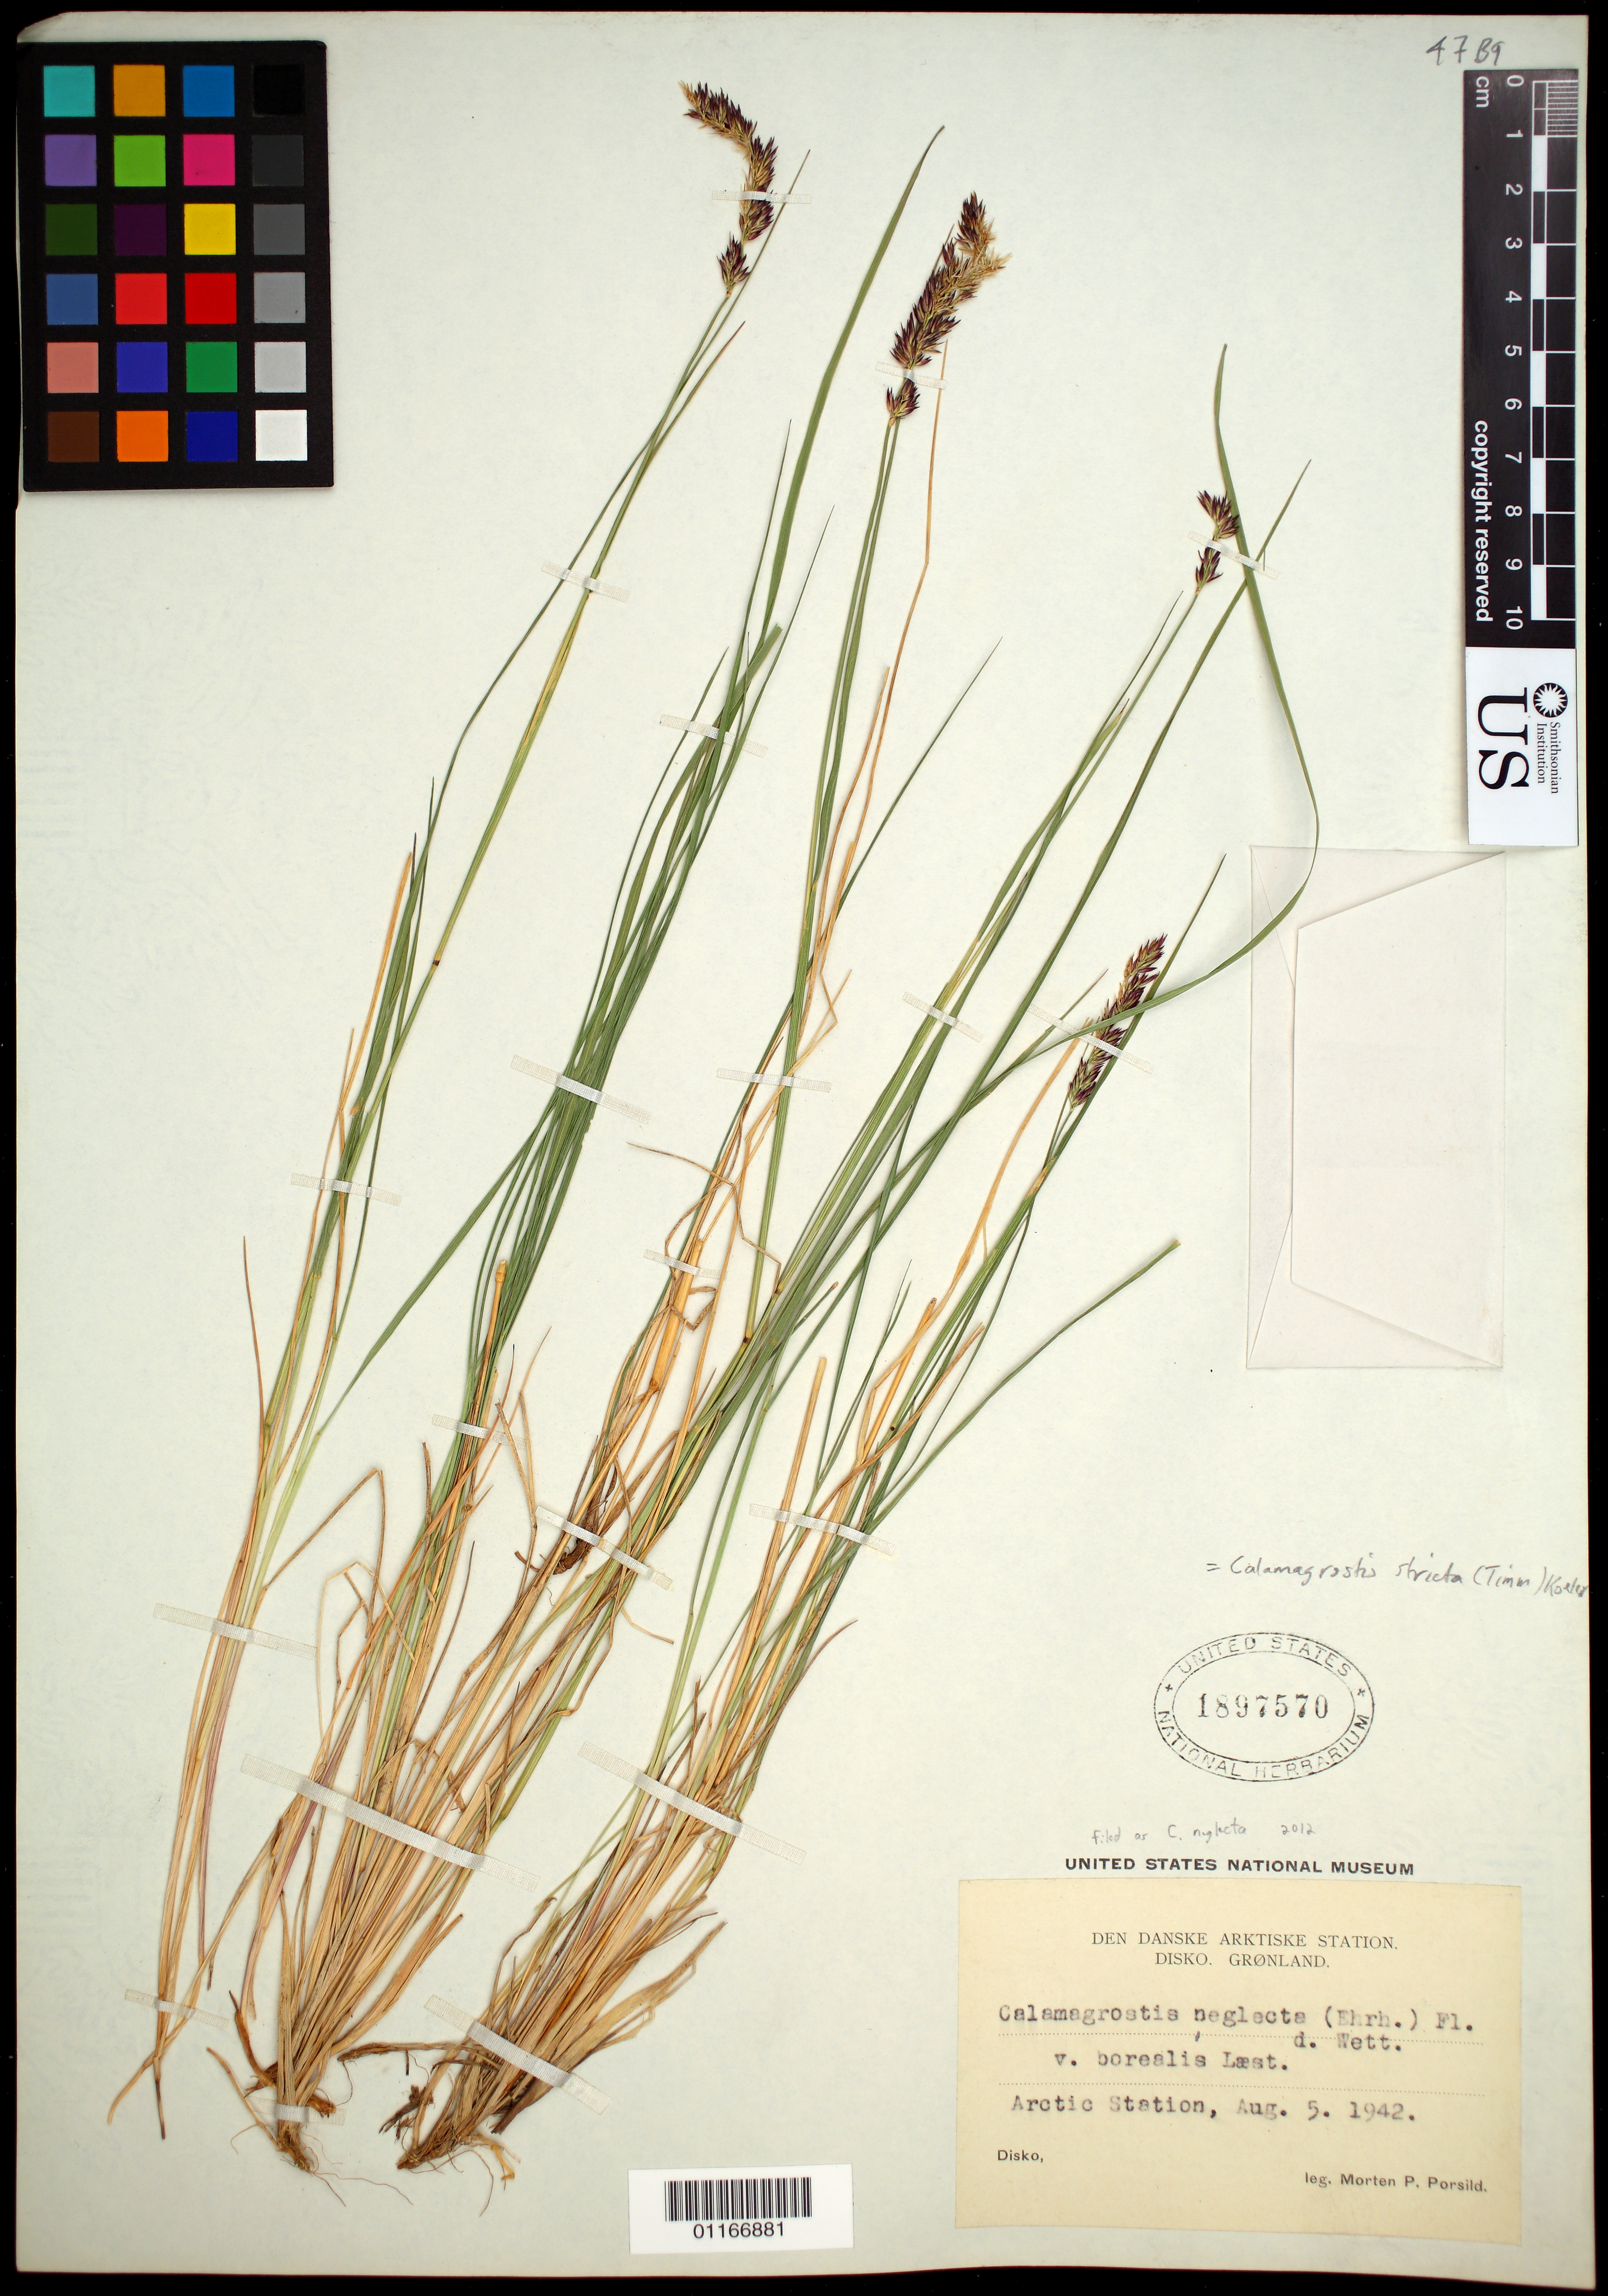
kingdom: Plantae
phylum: Tracheophyta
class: Liliopsida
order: Poales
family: Poaceae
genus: Calamagrostis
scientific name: Calamagrostis neglecta subsp. neglecta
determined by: Poaceae Reorganization Project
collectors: M. P. Porsild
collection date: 1942-08-05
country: Greenland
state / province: Qeqertalik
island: Disko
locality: Arctic Station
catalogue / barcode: US 1897570